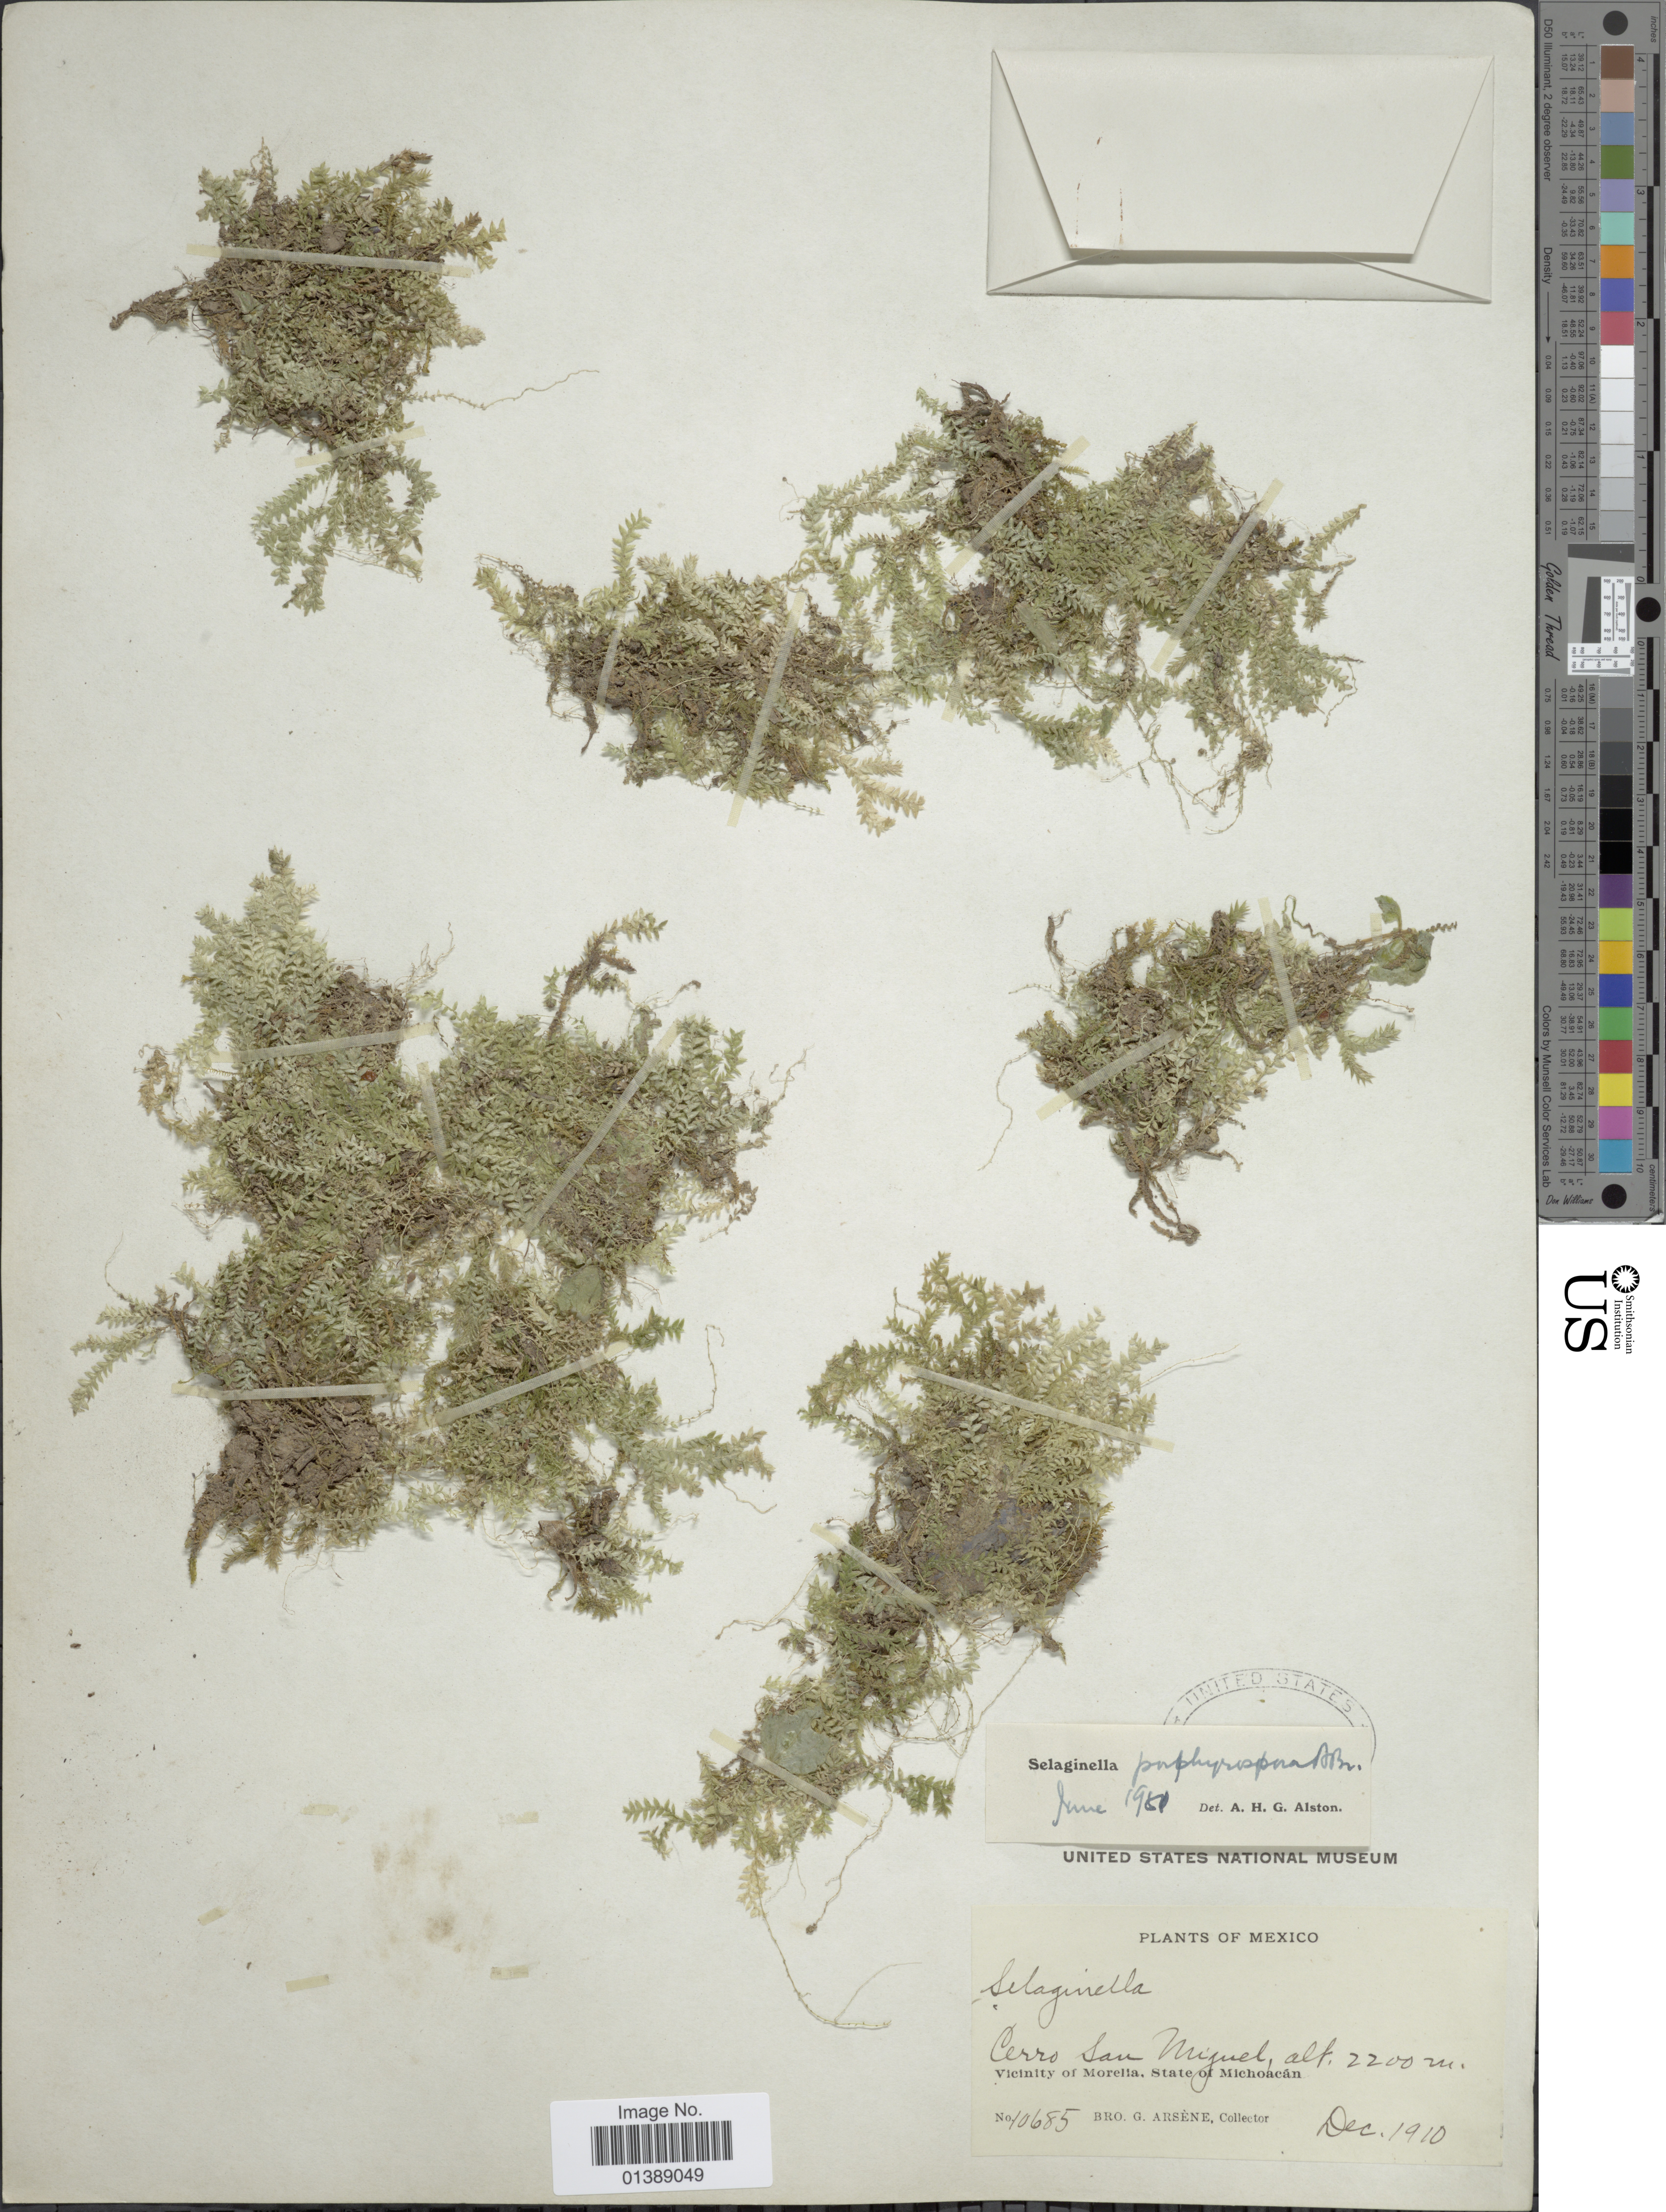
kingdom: Plantae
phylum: Tracheophyta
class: Lycopodiopsida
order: Selaginellales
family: Selaginellaceae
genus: Selaginella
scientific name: Selaginella porphyrospora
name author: A. Braun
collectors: Bro. G. Arsène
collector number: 10685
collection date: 1910-12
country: Mexico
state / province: Michoacán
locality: Cerro San Miguel, Vicinity of Morelia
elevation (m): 2200